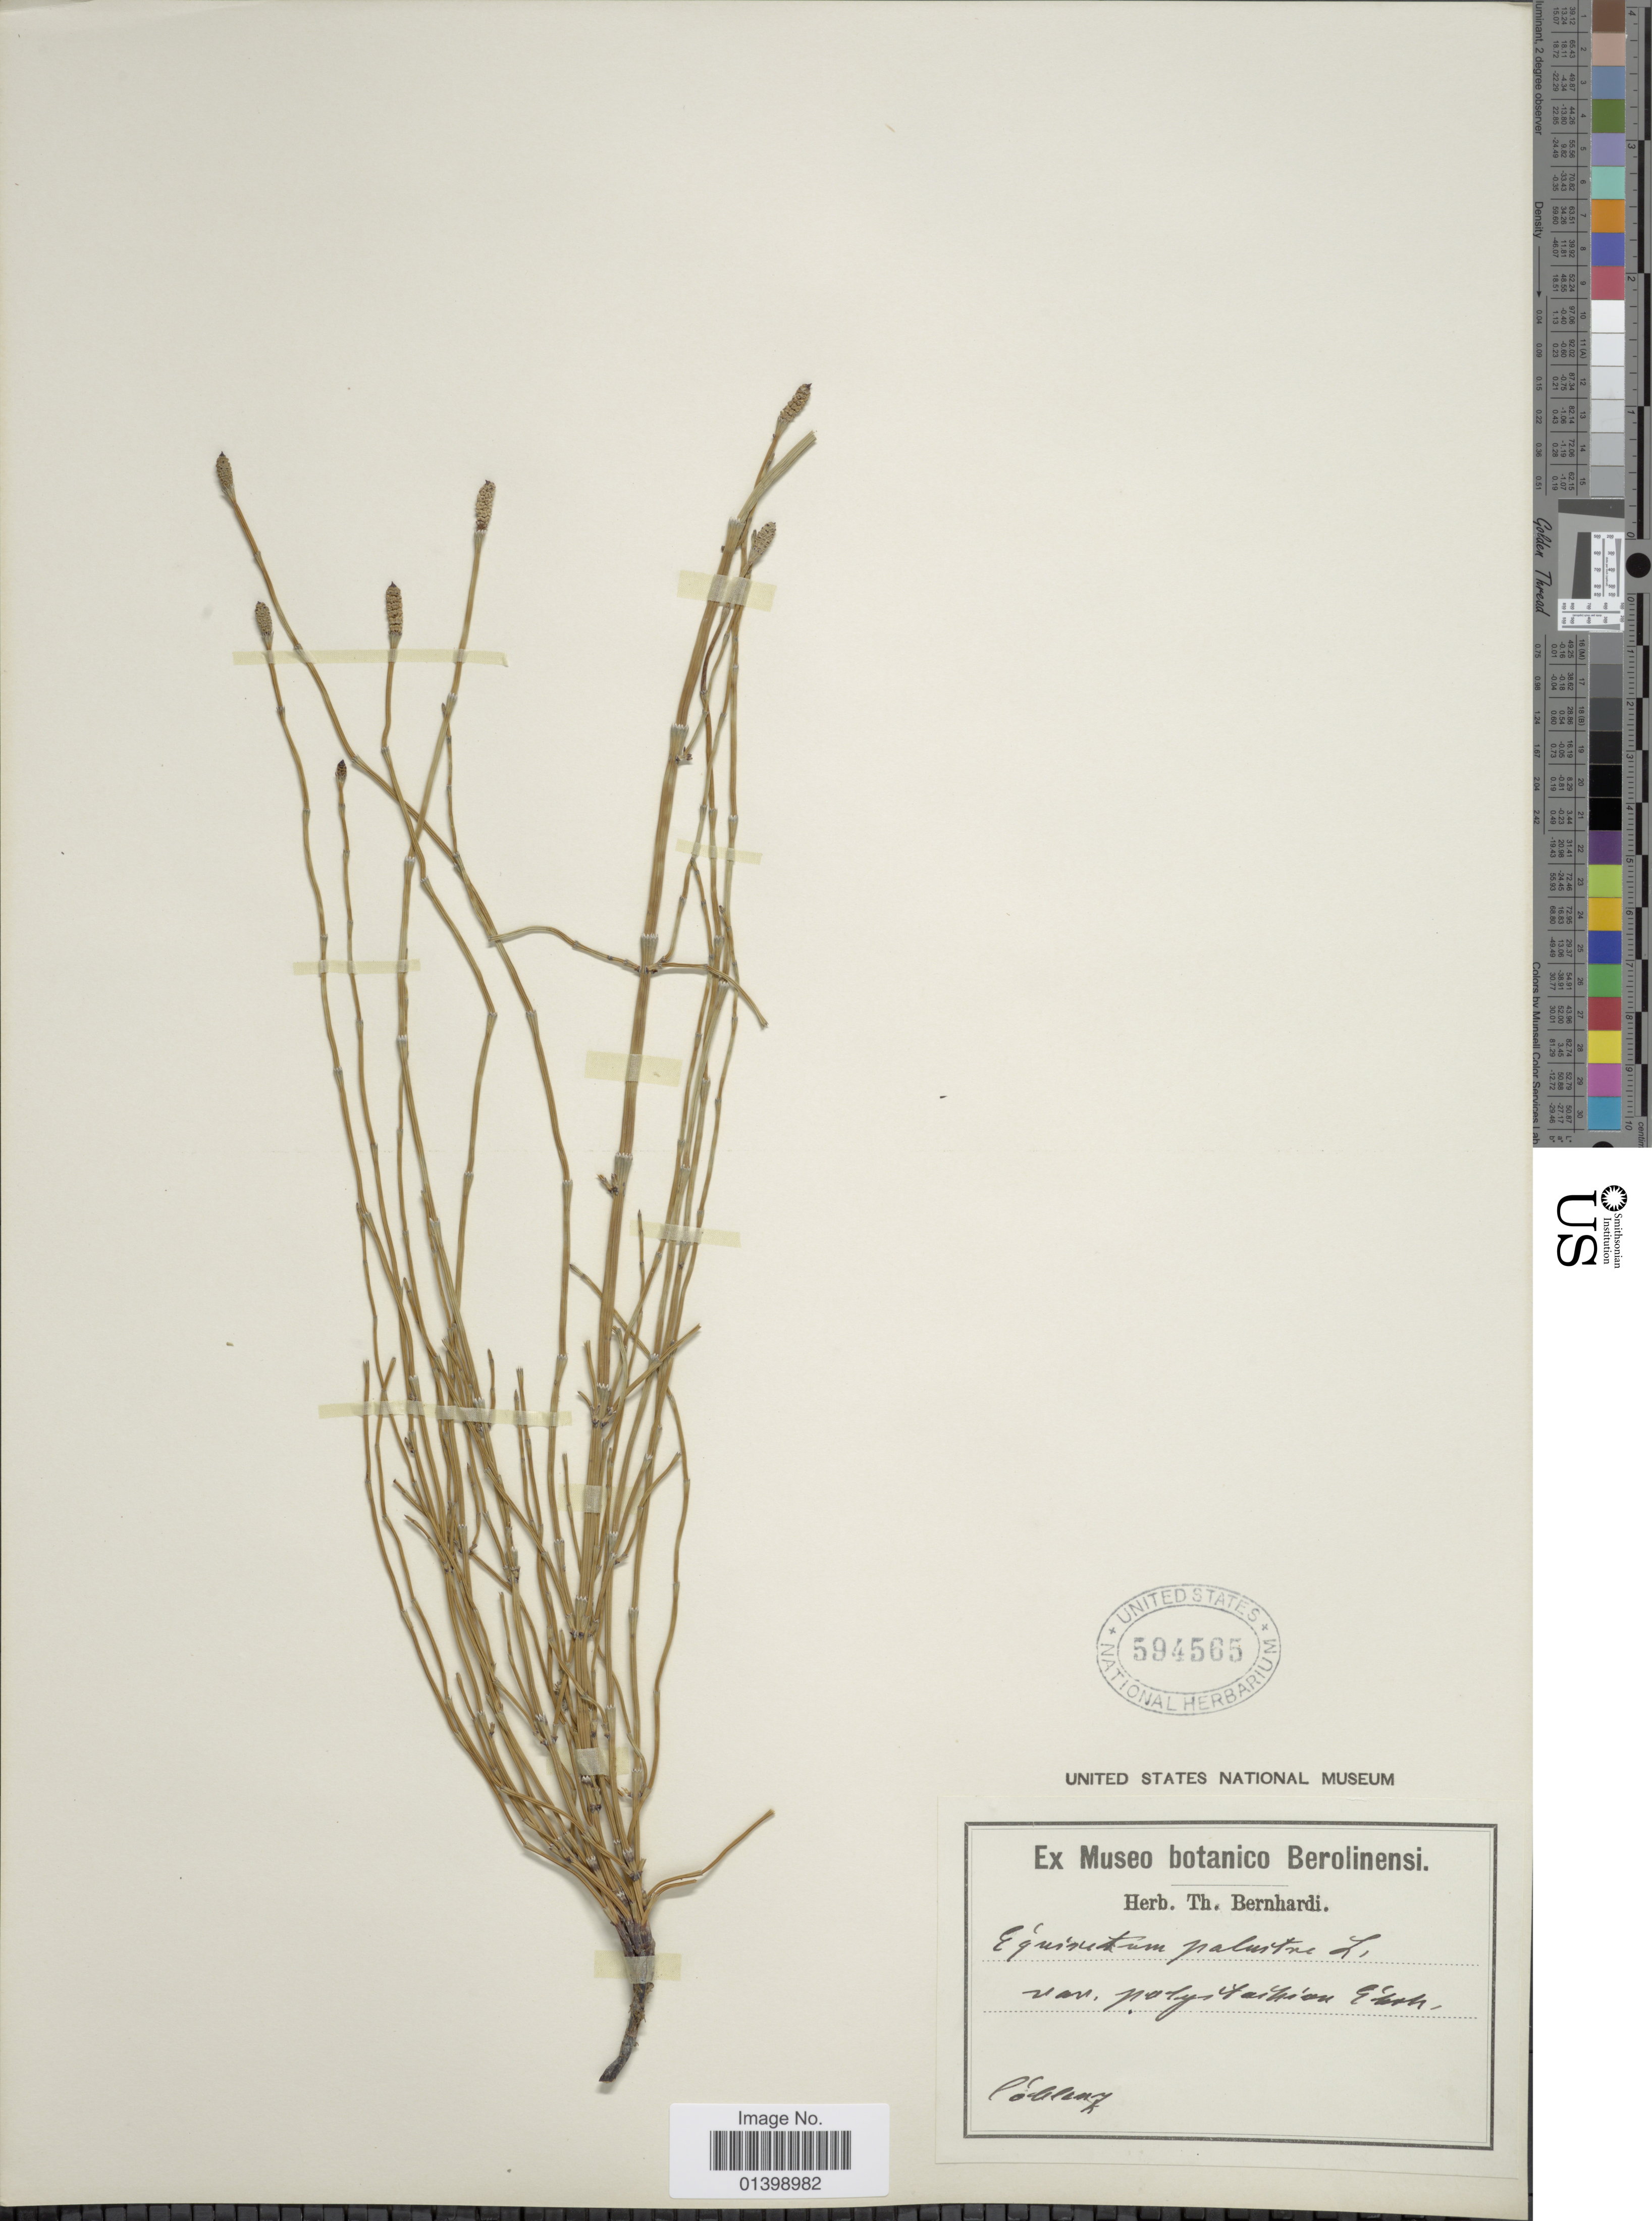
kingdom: Plantae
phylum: Tracheophyta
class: Polypodiopsida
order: Equisetales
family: Equisetaceae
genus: Equisetum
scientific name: Equisetum palustre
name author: L.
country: Germany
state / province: Sachsen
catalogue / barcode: US 594565